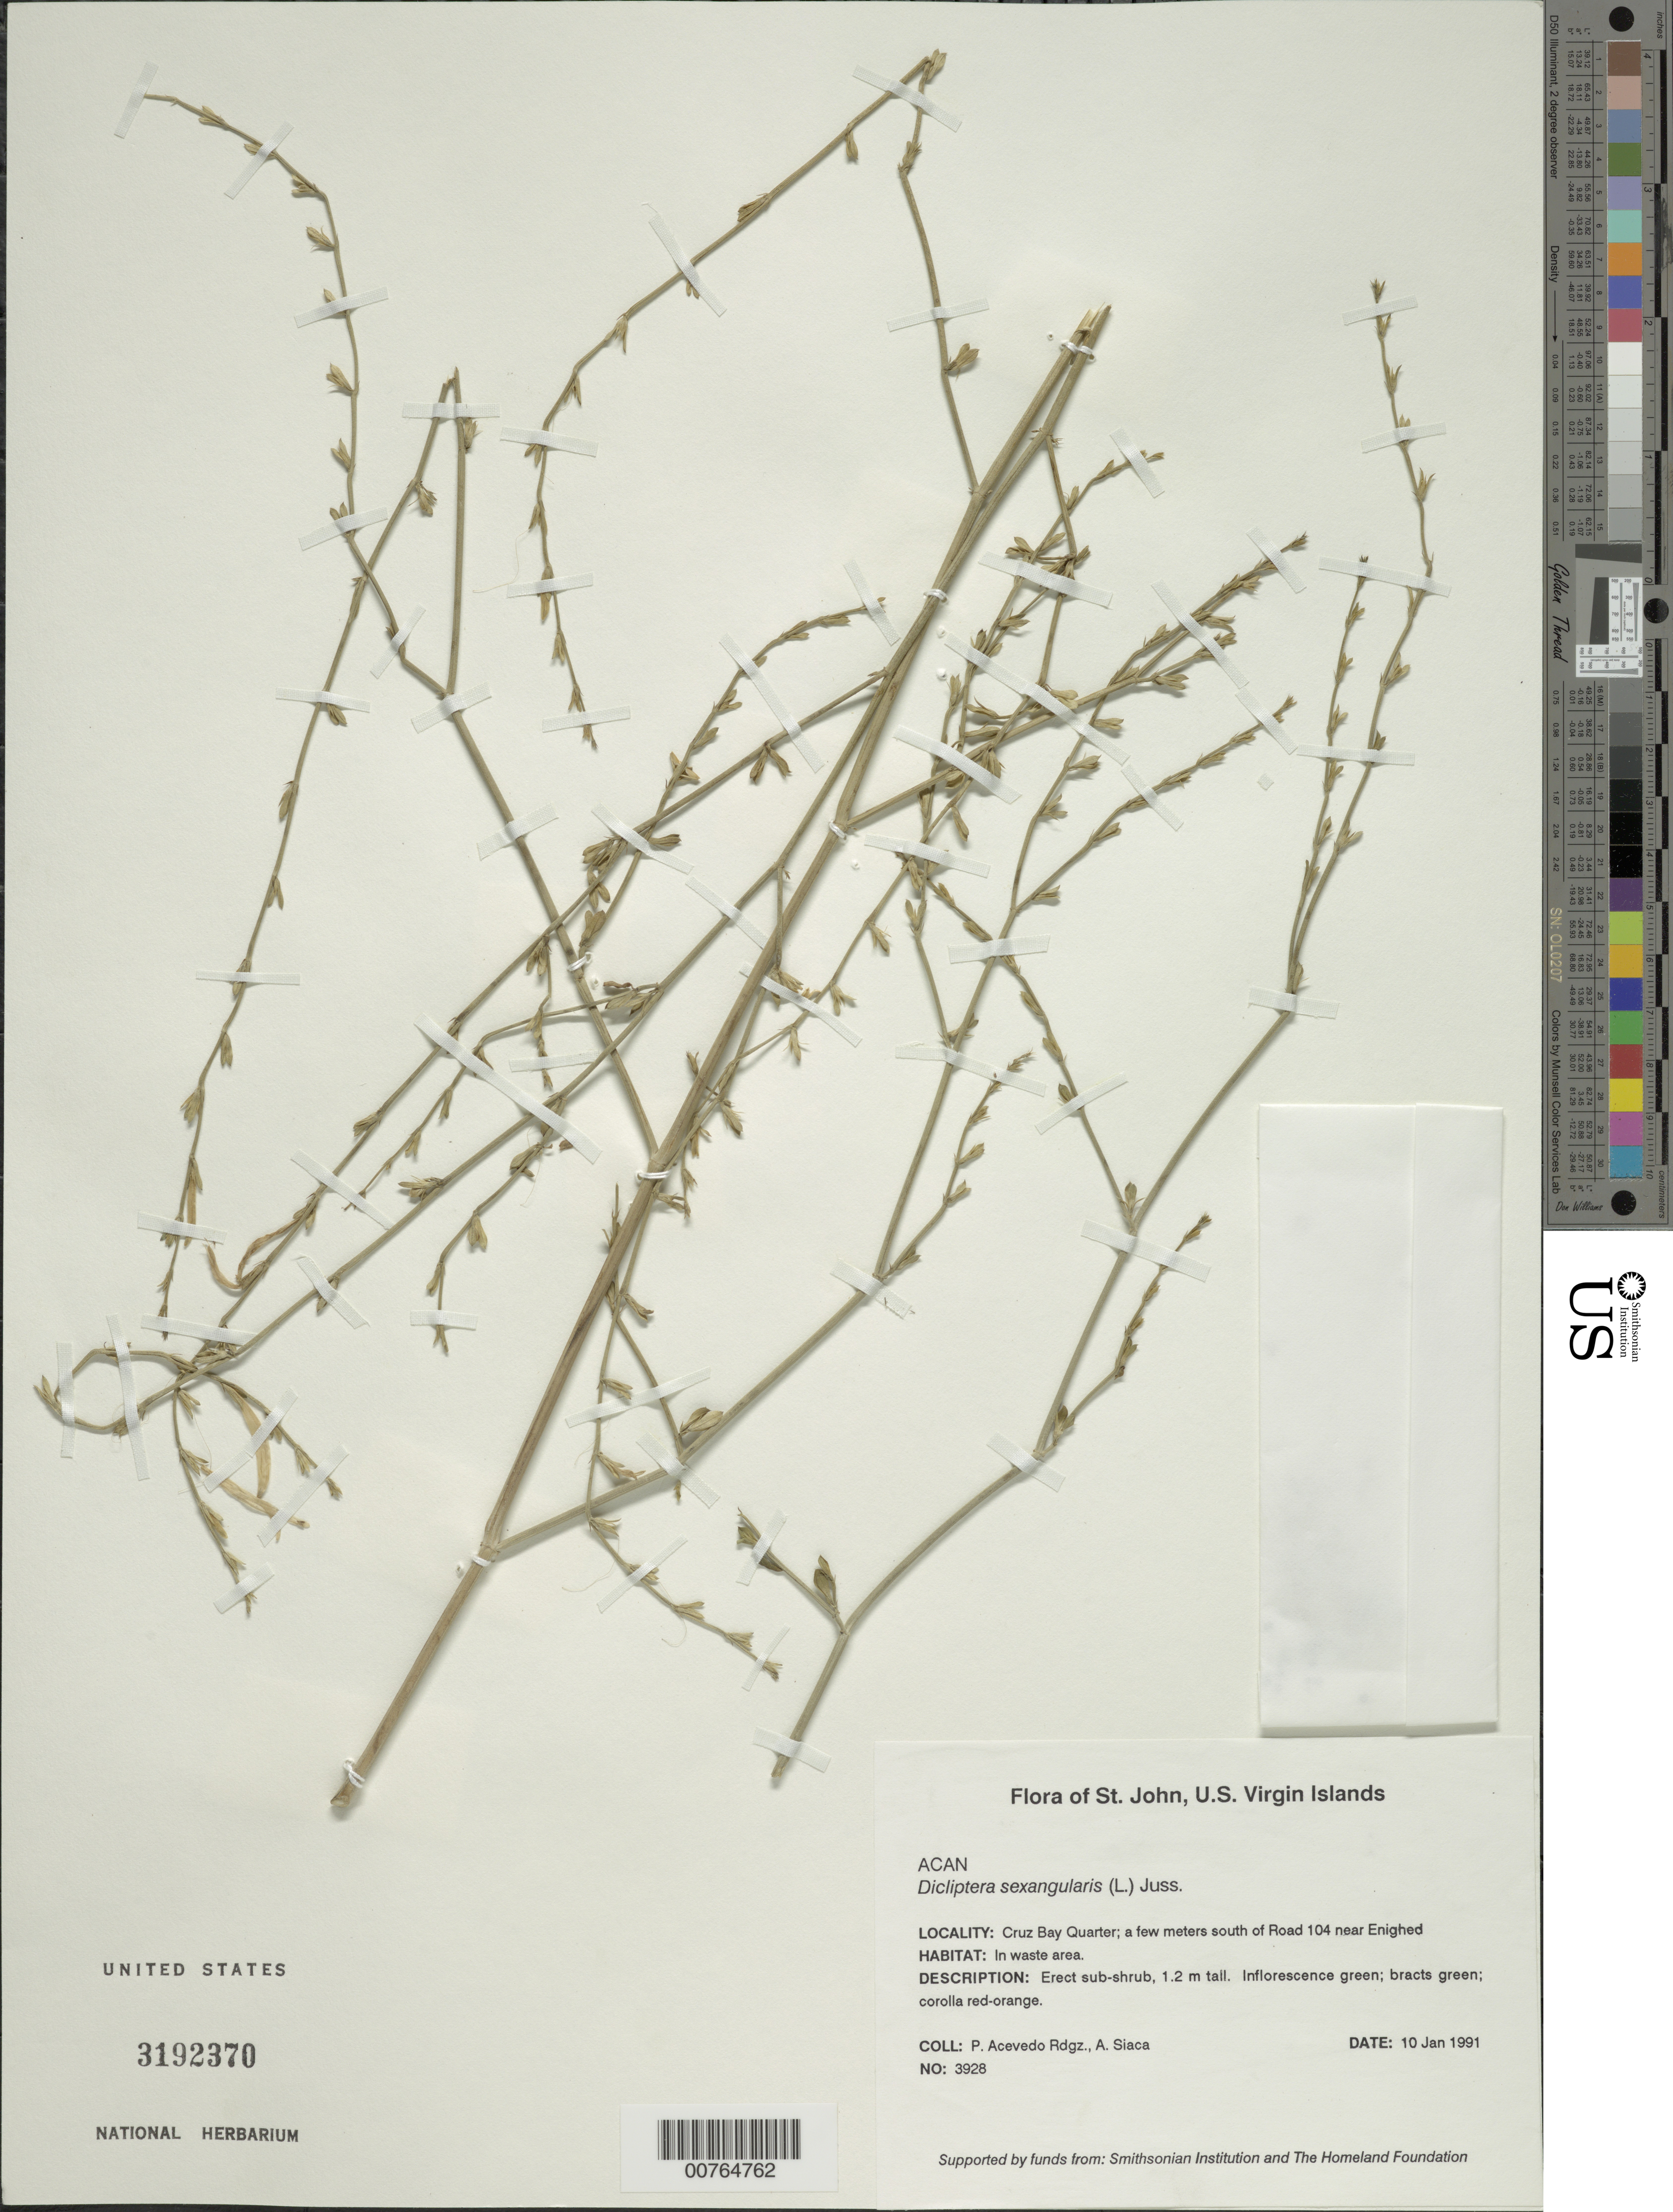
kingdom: Plantae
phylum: Tracheophyta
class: Magnoliopsida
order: Lamiales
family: Acanthaceae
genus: Dicliptera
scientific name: Dicliptera sexangularis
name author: (L.) Juss.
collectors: P. Acevedo-Rodr. & A. Siaca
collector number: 3928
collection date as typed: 10 Jan 1991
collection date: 1991-01-10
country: U.S. Virgin Islands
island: St. John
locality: Cruz Bay Quarter; a few meters south of Road 104 near Enighed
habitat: In waste area.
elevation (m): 3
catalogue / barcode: US 3192370